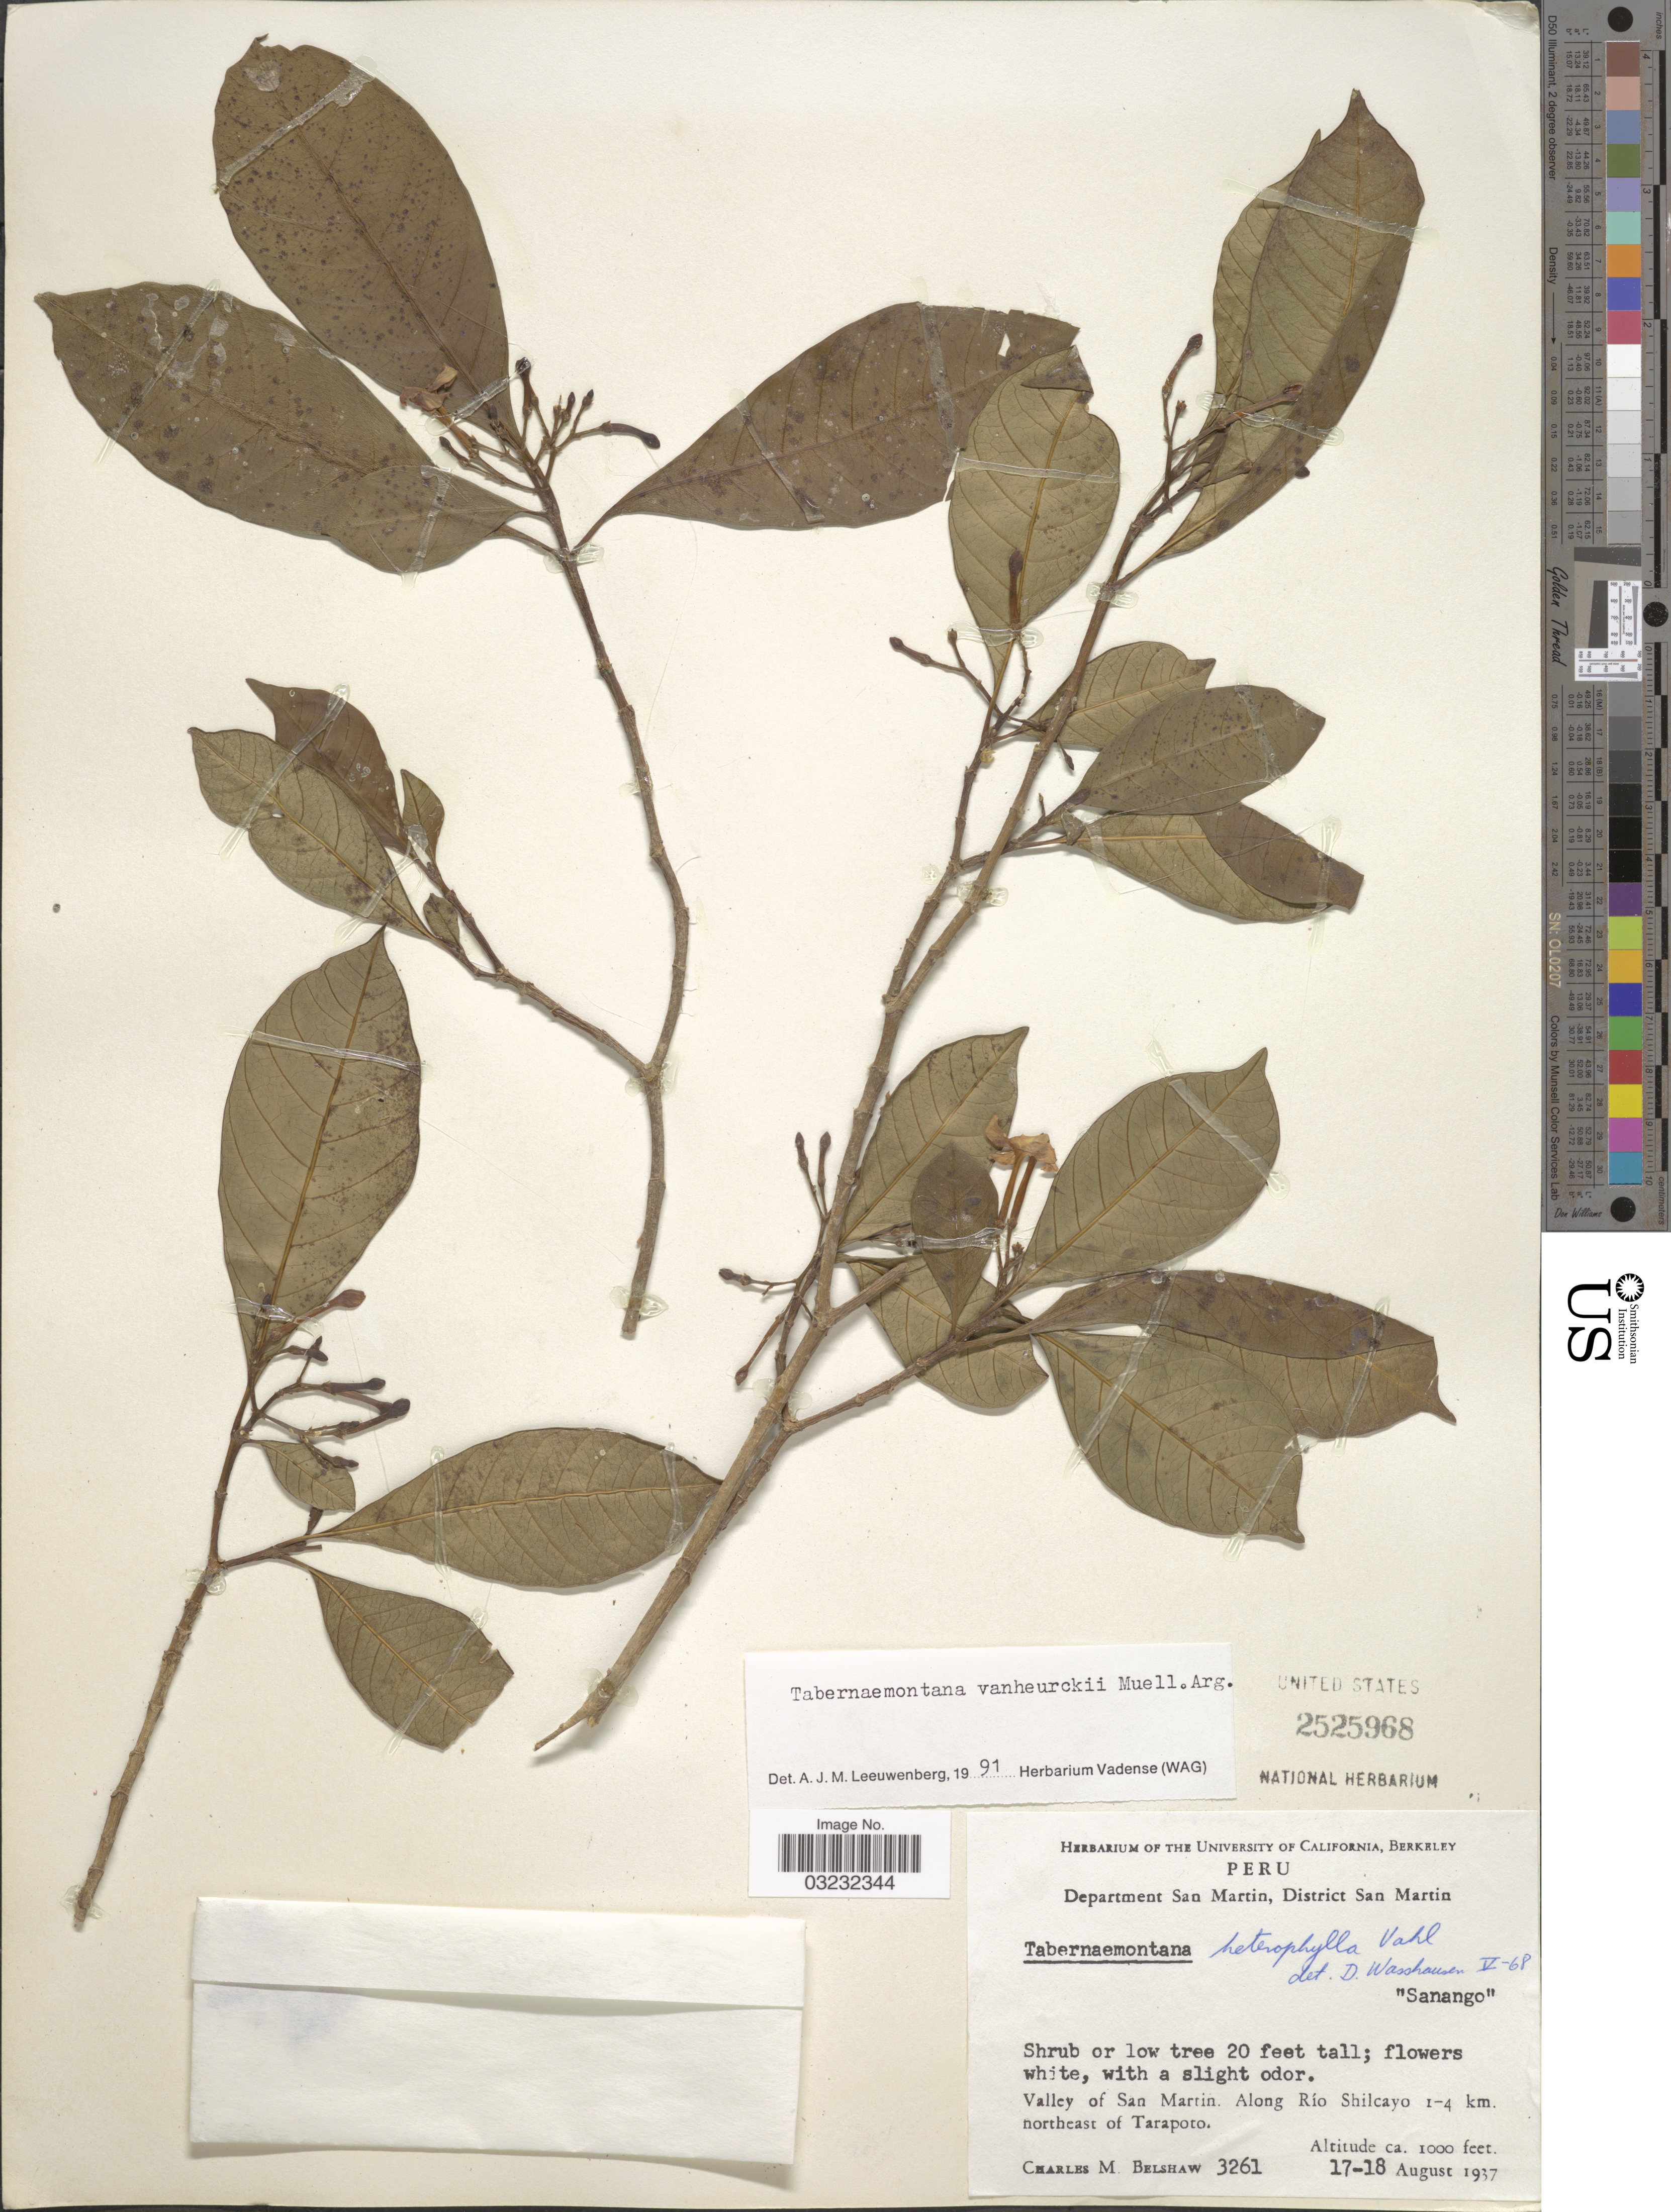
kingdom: Plantae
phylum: Tracheophyta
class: Magnoliopsida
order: Gentianales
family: Apocynaceae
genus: Tabernaemontana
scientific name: Tabernaemontana vanheurckii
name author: Müll. Arg.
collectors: C. Shaw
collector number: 3261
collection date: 1937-08-17/1937-08-18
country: Peru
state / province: San Martín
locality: Department San Martin, District San Martin, Valley of San Martin. Along Río Shilcayo 1-4 km. northeast of Tarapoto.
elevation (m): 305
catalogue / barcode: US 2525968